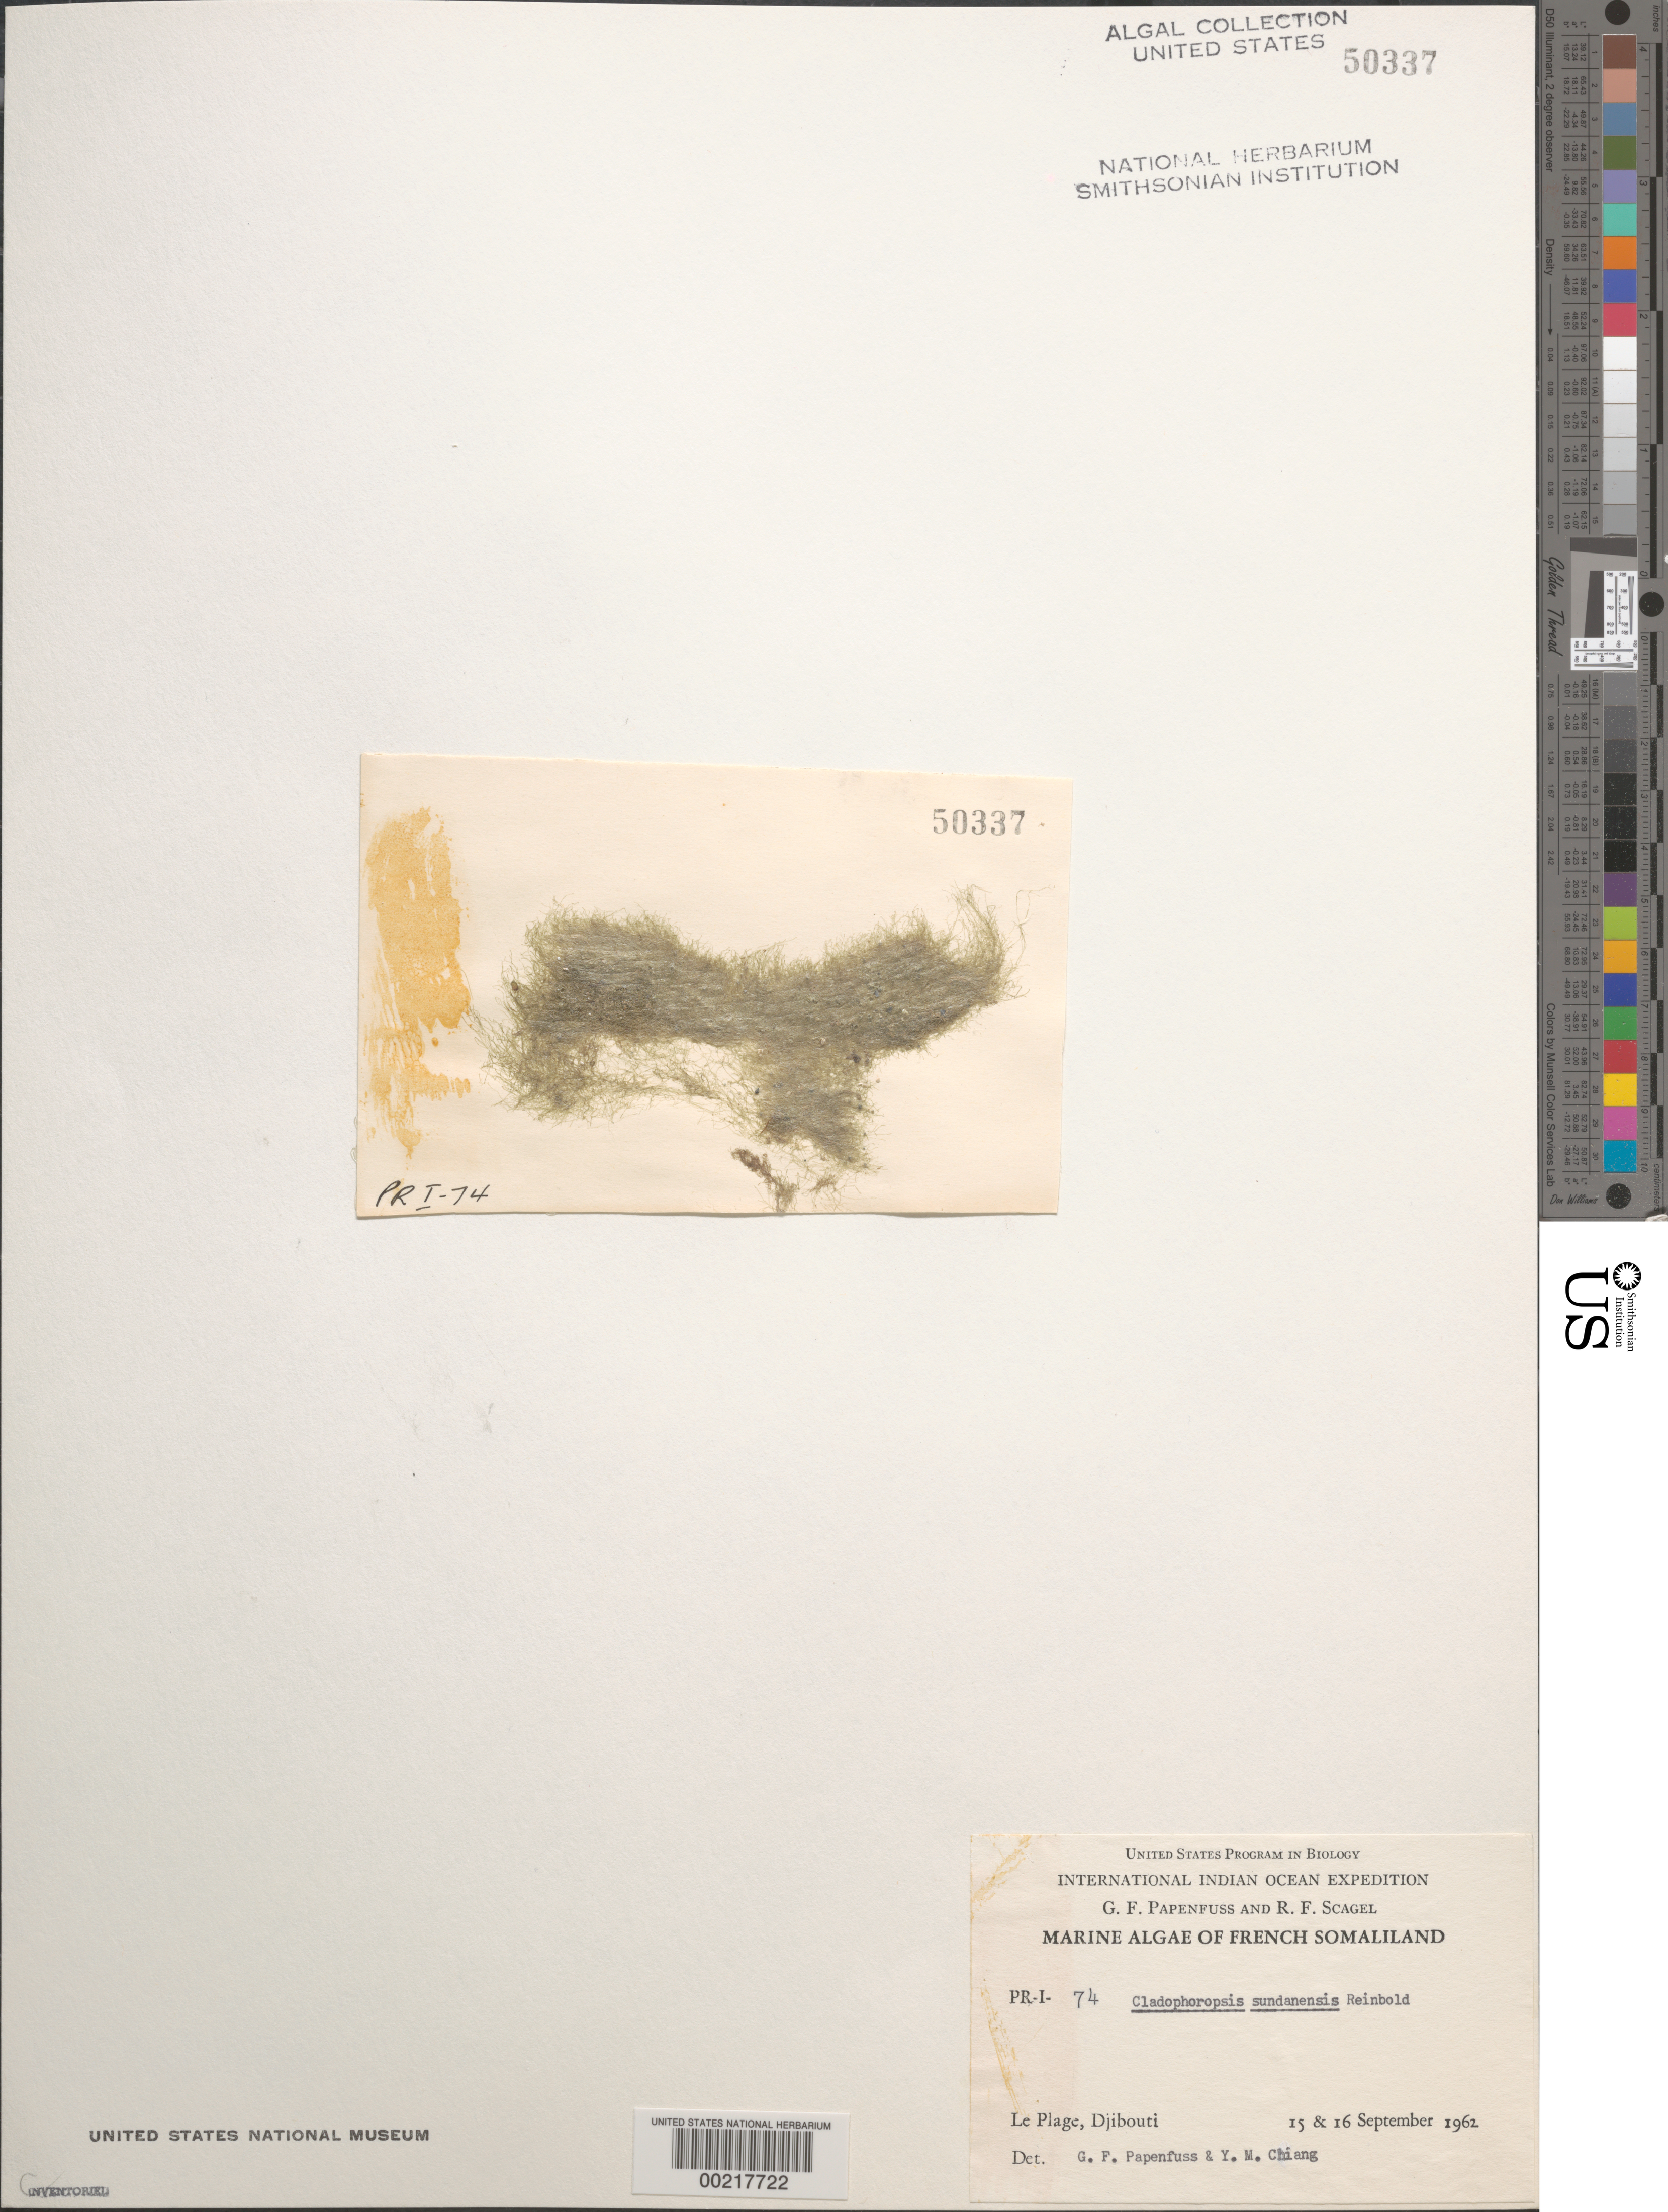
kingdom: Plantae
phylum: Chlorophyta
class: Ulvophyceae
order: Siphonocladales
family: Boodleaceae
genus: Cladophoropsis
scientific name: Cladophoropsis fasciculata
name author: (Kjellm.) N.Wille in Engl. & Prantl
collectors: G. Papenfuss & R. F. Scagel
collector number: PR-I-74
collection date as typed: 15 Sep 1962 and 16 Sep 1962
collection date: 1962-09-15,1962-09-16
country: Djibouti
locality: Le Plage, Djibouti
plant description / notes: International Indian Ocean Expedition, 1962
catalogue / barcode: US 50337